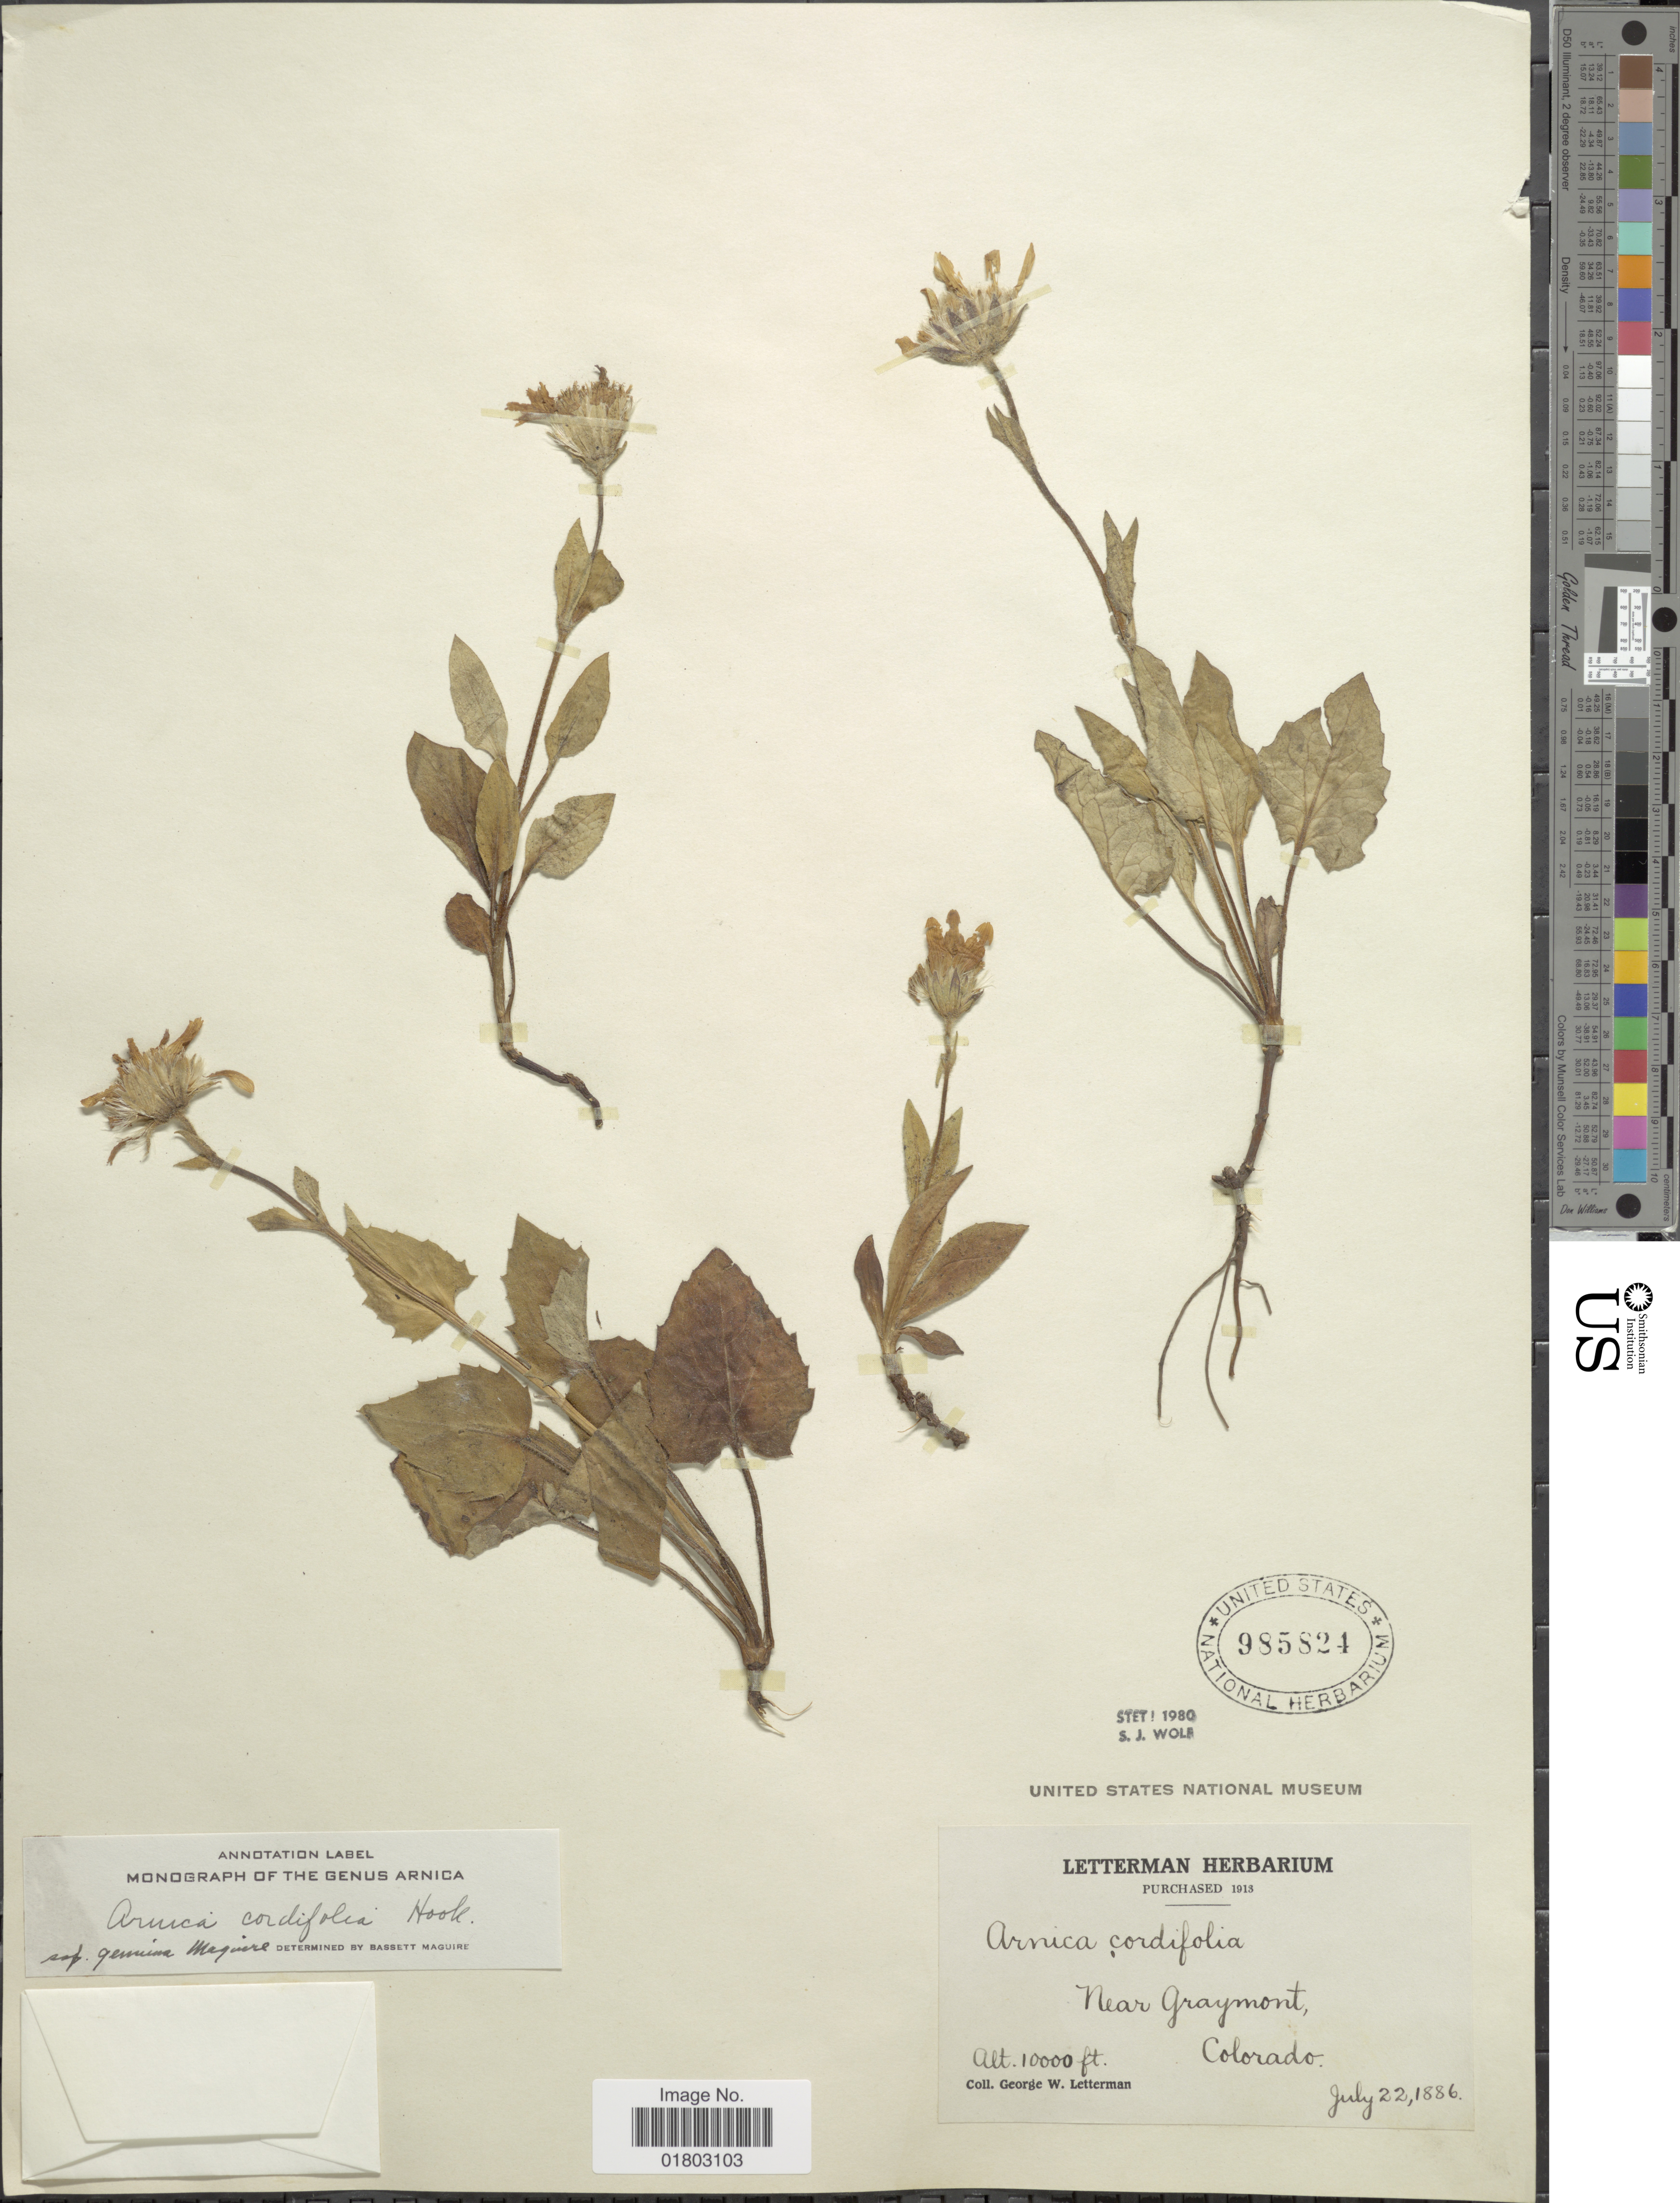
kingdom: Plantae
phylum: Tracheophyta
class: Magnoliopsida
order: Asterales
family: Asteraceae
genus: Arnica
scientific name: Arnica cordifolia subsp. genuina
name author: Maguire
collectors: G. W. Letterman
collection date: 1886-07-22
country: United States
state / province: Colorado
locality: Near Graymont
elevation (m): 3048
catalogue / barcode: US 985824